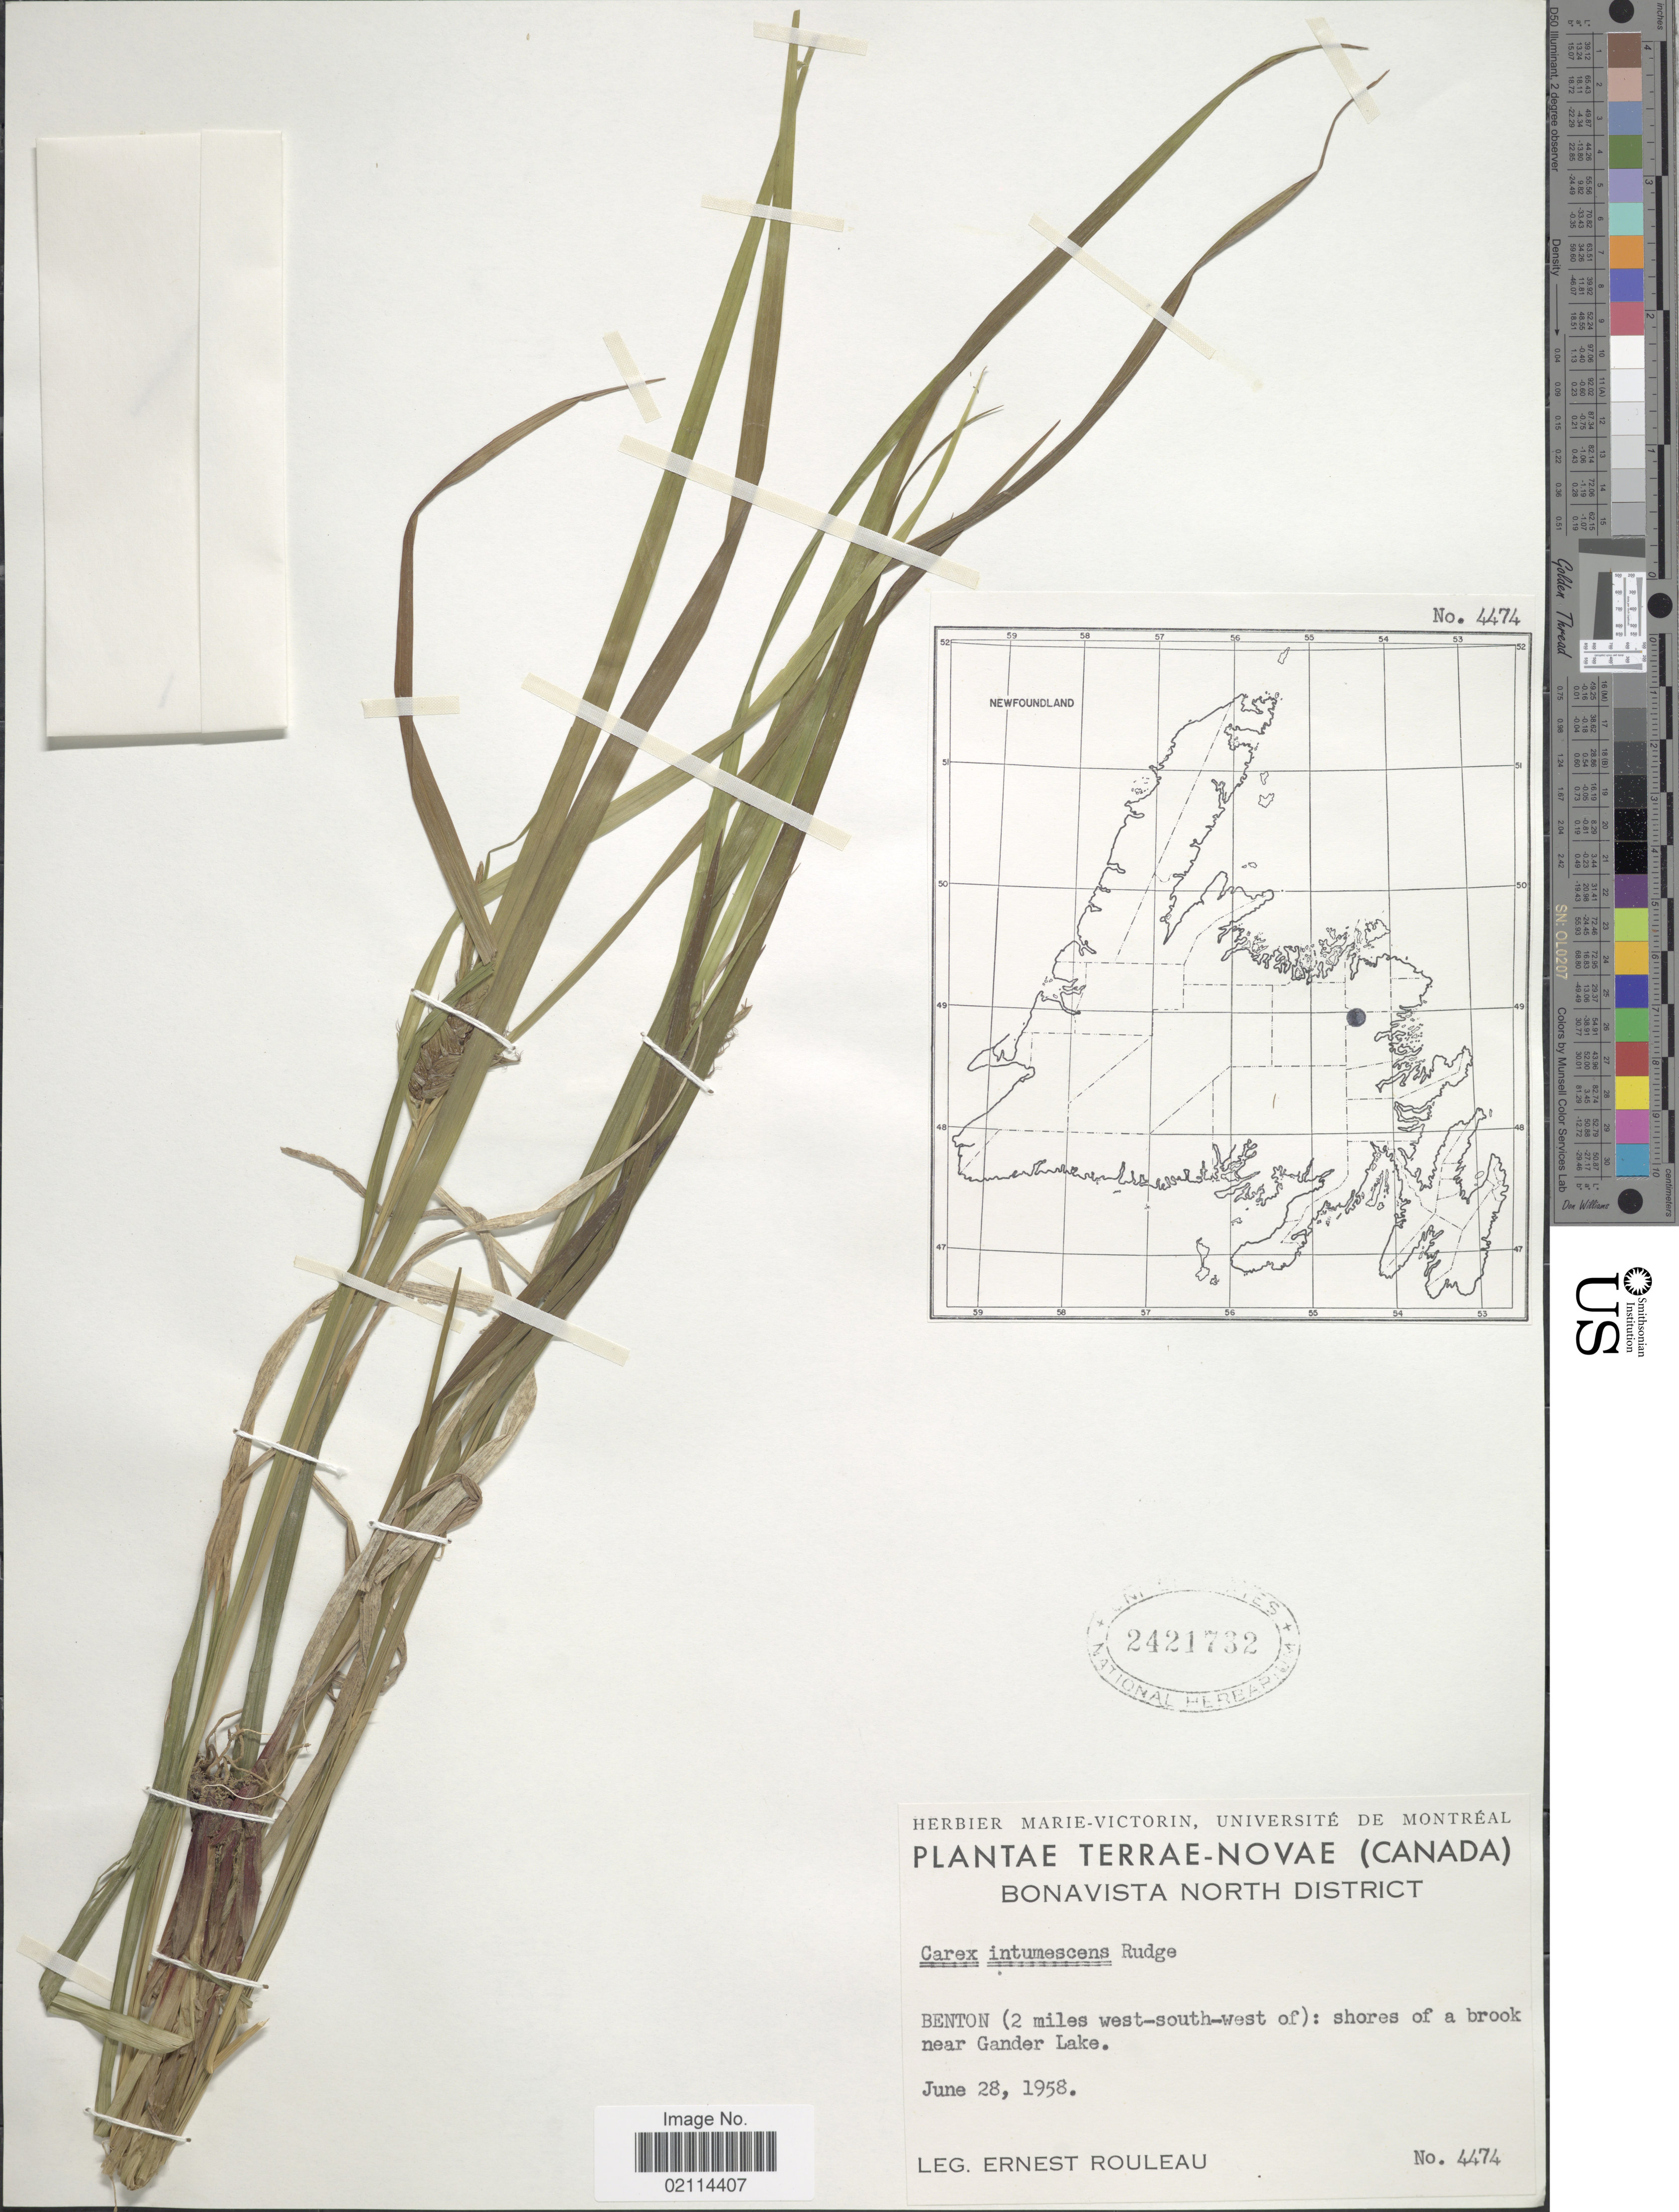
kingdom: Plantae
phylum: Tracheophyta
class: Liliopsida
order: Poales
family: Cyperaceae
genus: Carex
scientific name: Carex intumescens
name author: Rudge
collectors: E. Rouleau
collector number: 4474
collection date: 1958-06-28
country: Canada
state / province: Newfoundland and Labrador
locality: Terrae-Novae, Bonavista North District, Benton (2miles west-south-west of): shores of a brook near Gander Lake.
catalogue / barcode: US 2421732